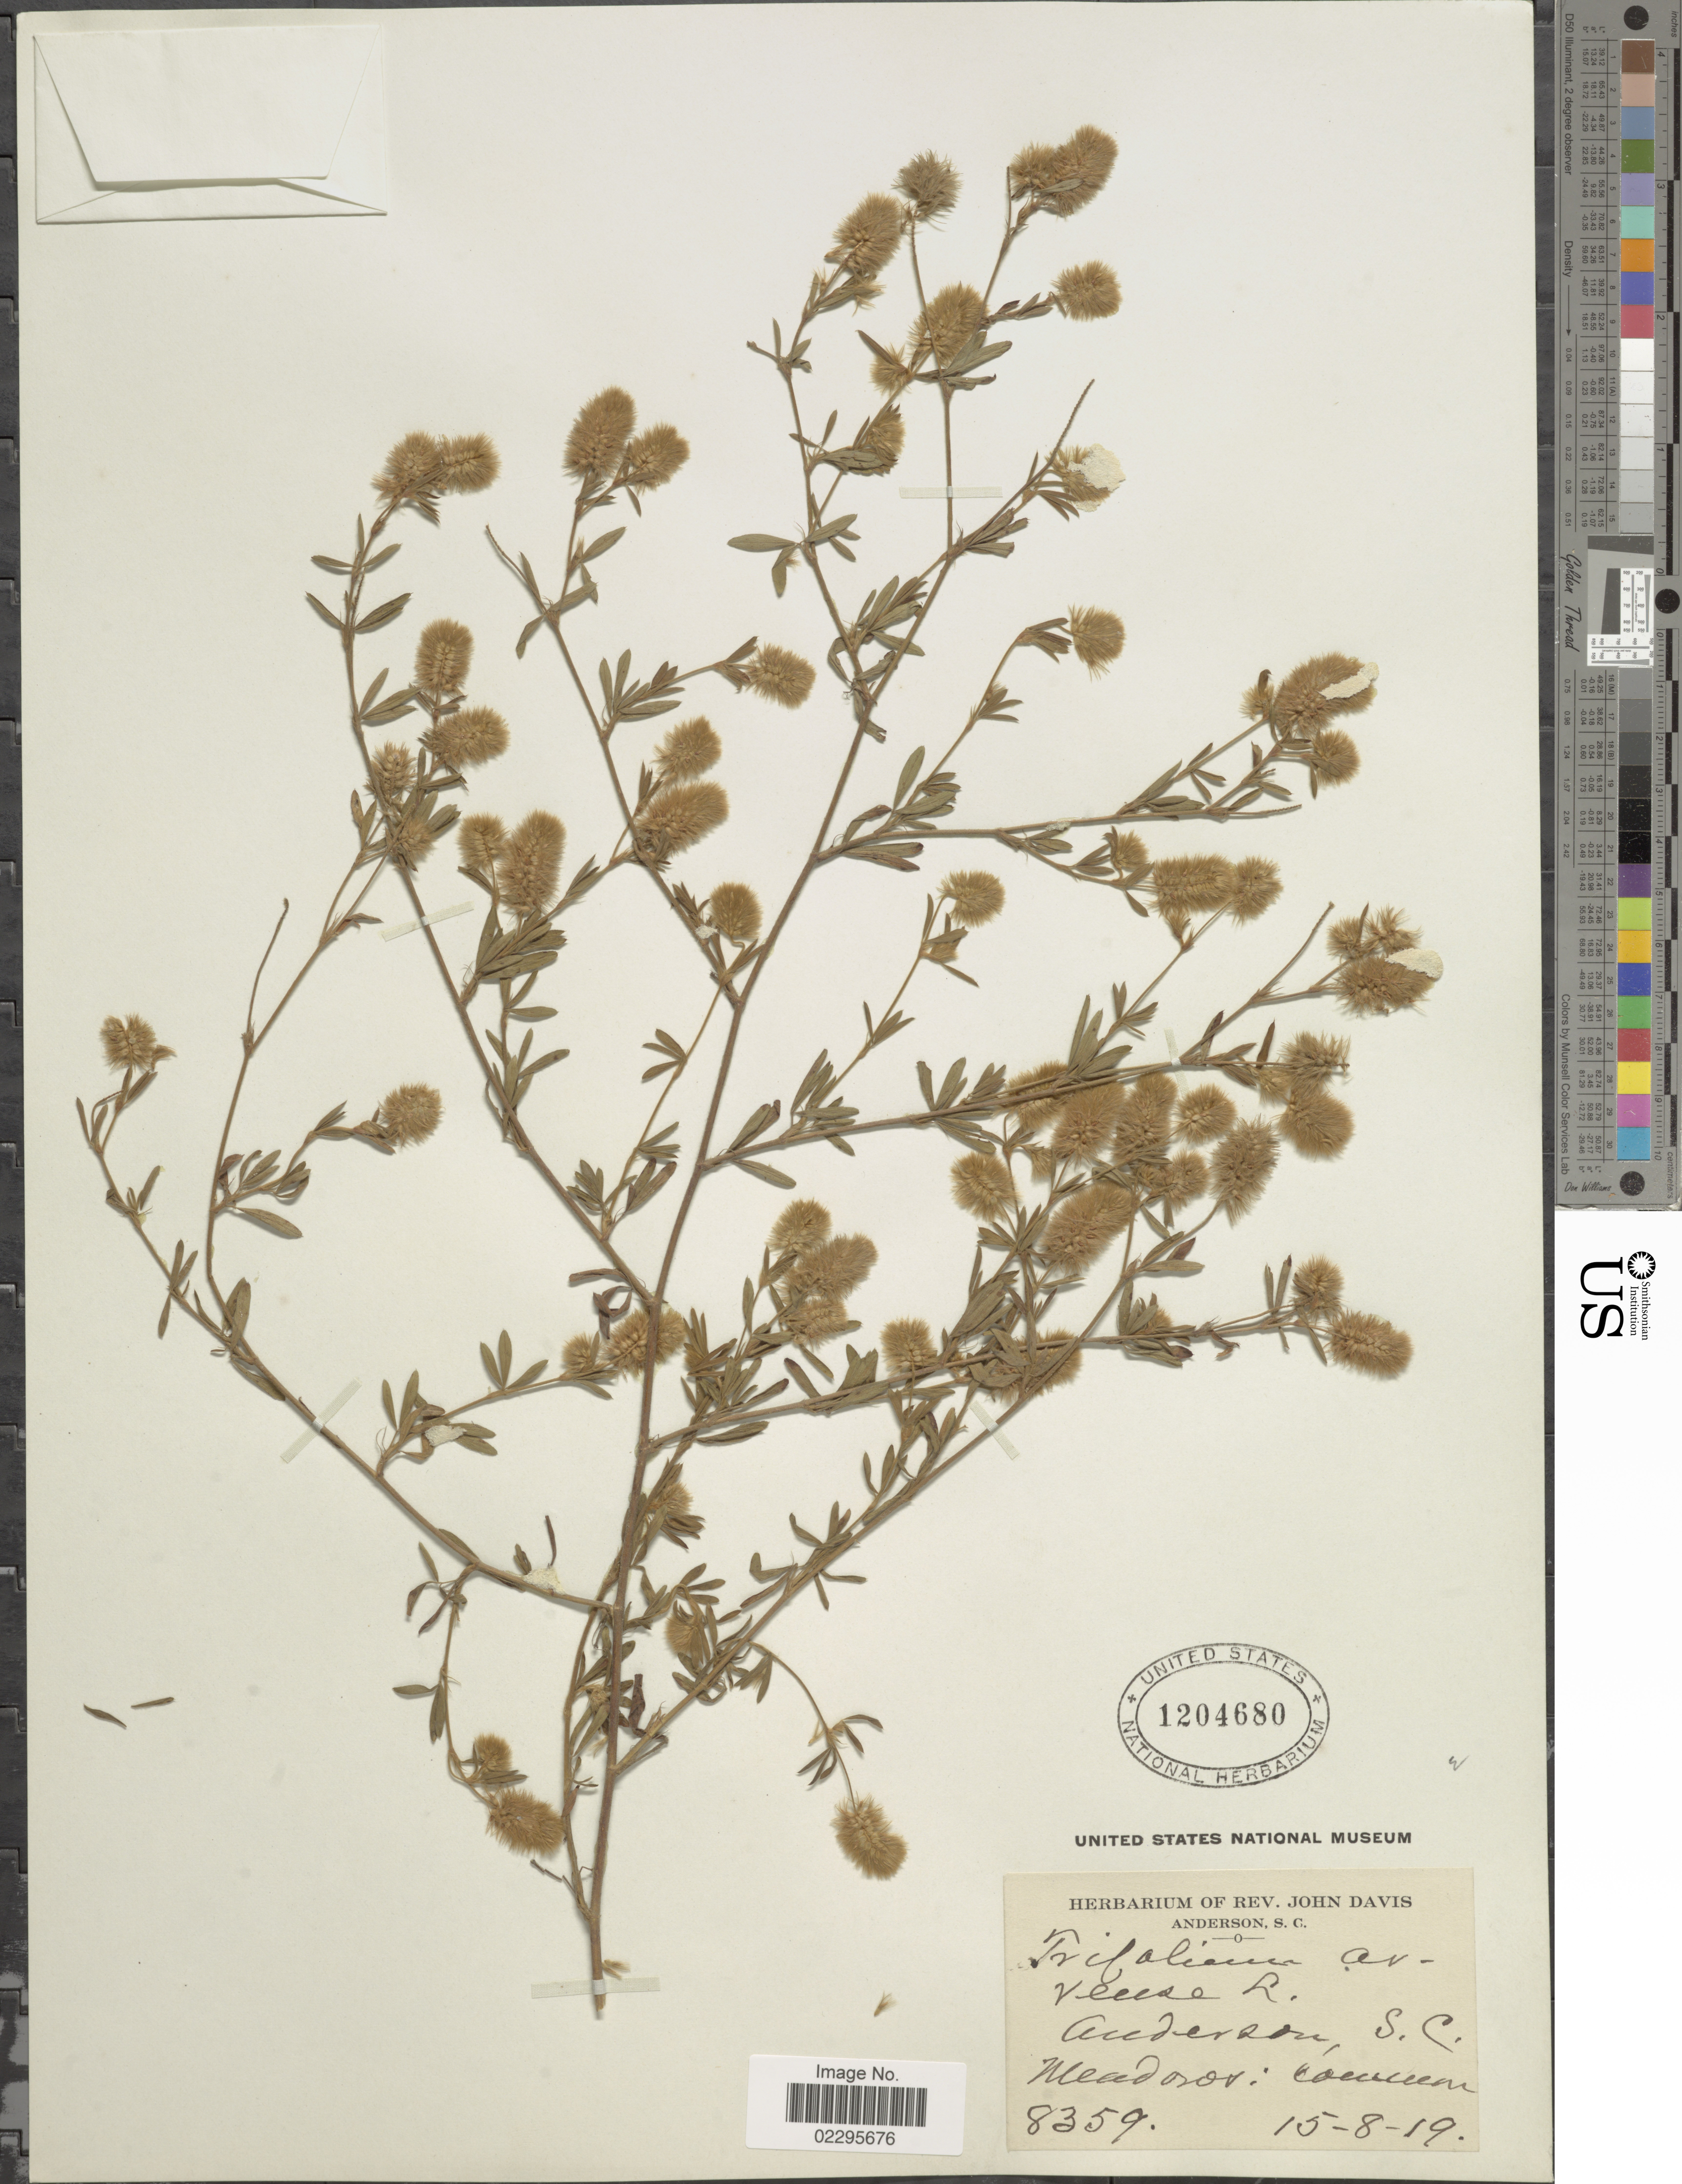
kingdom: Plantae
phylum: Tracheophyta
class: Magnoliopsida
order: Fabales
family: Fabaceae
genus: Trifolium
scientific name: Trifolium arvense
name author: L.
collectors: -. Anderson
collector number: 8359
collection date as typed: Transcribed d/m/y: 15/8/19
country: United States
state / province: South Carolina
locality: Meadow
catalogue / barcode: US 1204680